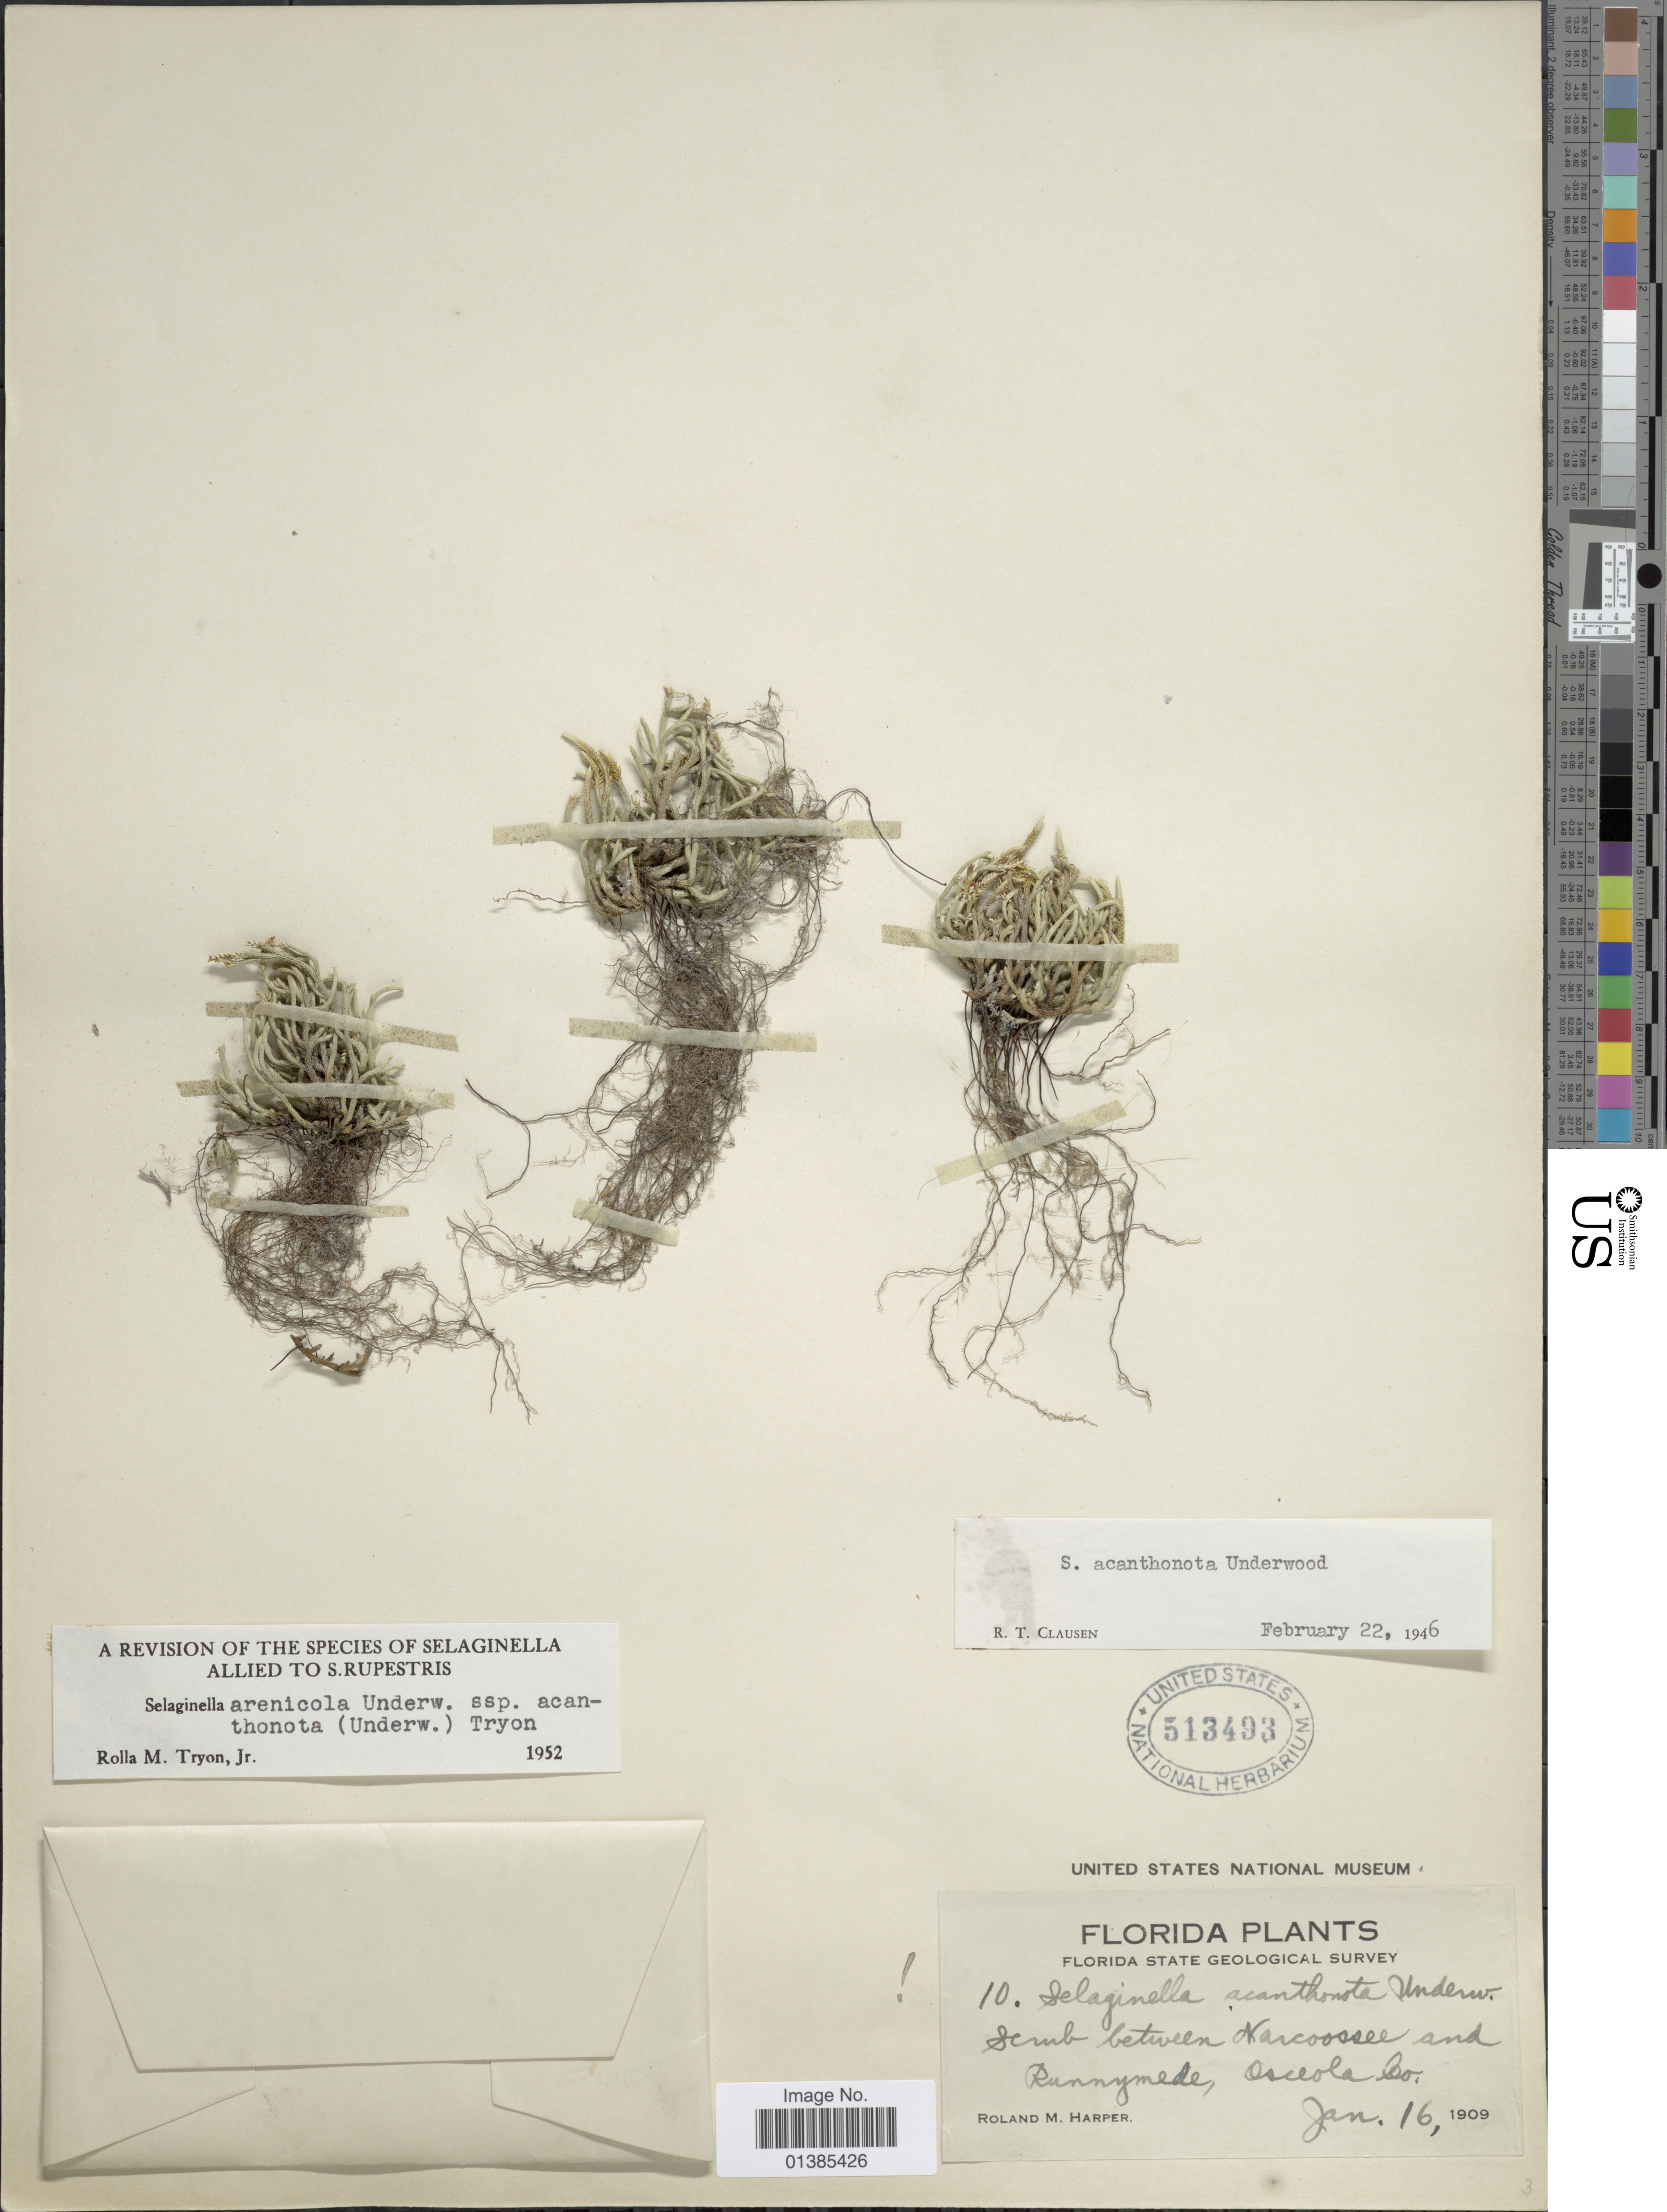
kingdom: Plantae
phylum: Tracheophyta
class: Lycopodiopsida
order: Selaginellales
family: Selaginellaceae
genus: Selaginella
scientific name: Selaginella arenicola subsp. acanthonota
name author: (Underw.) R.M. Tryon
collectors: R. M. Harper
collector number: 10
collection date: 1909-01-16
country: United States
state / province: Florida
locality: Scrub between Narcoossee and Runnymede, Osceola Co.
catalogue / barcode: US 513493